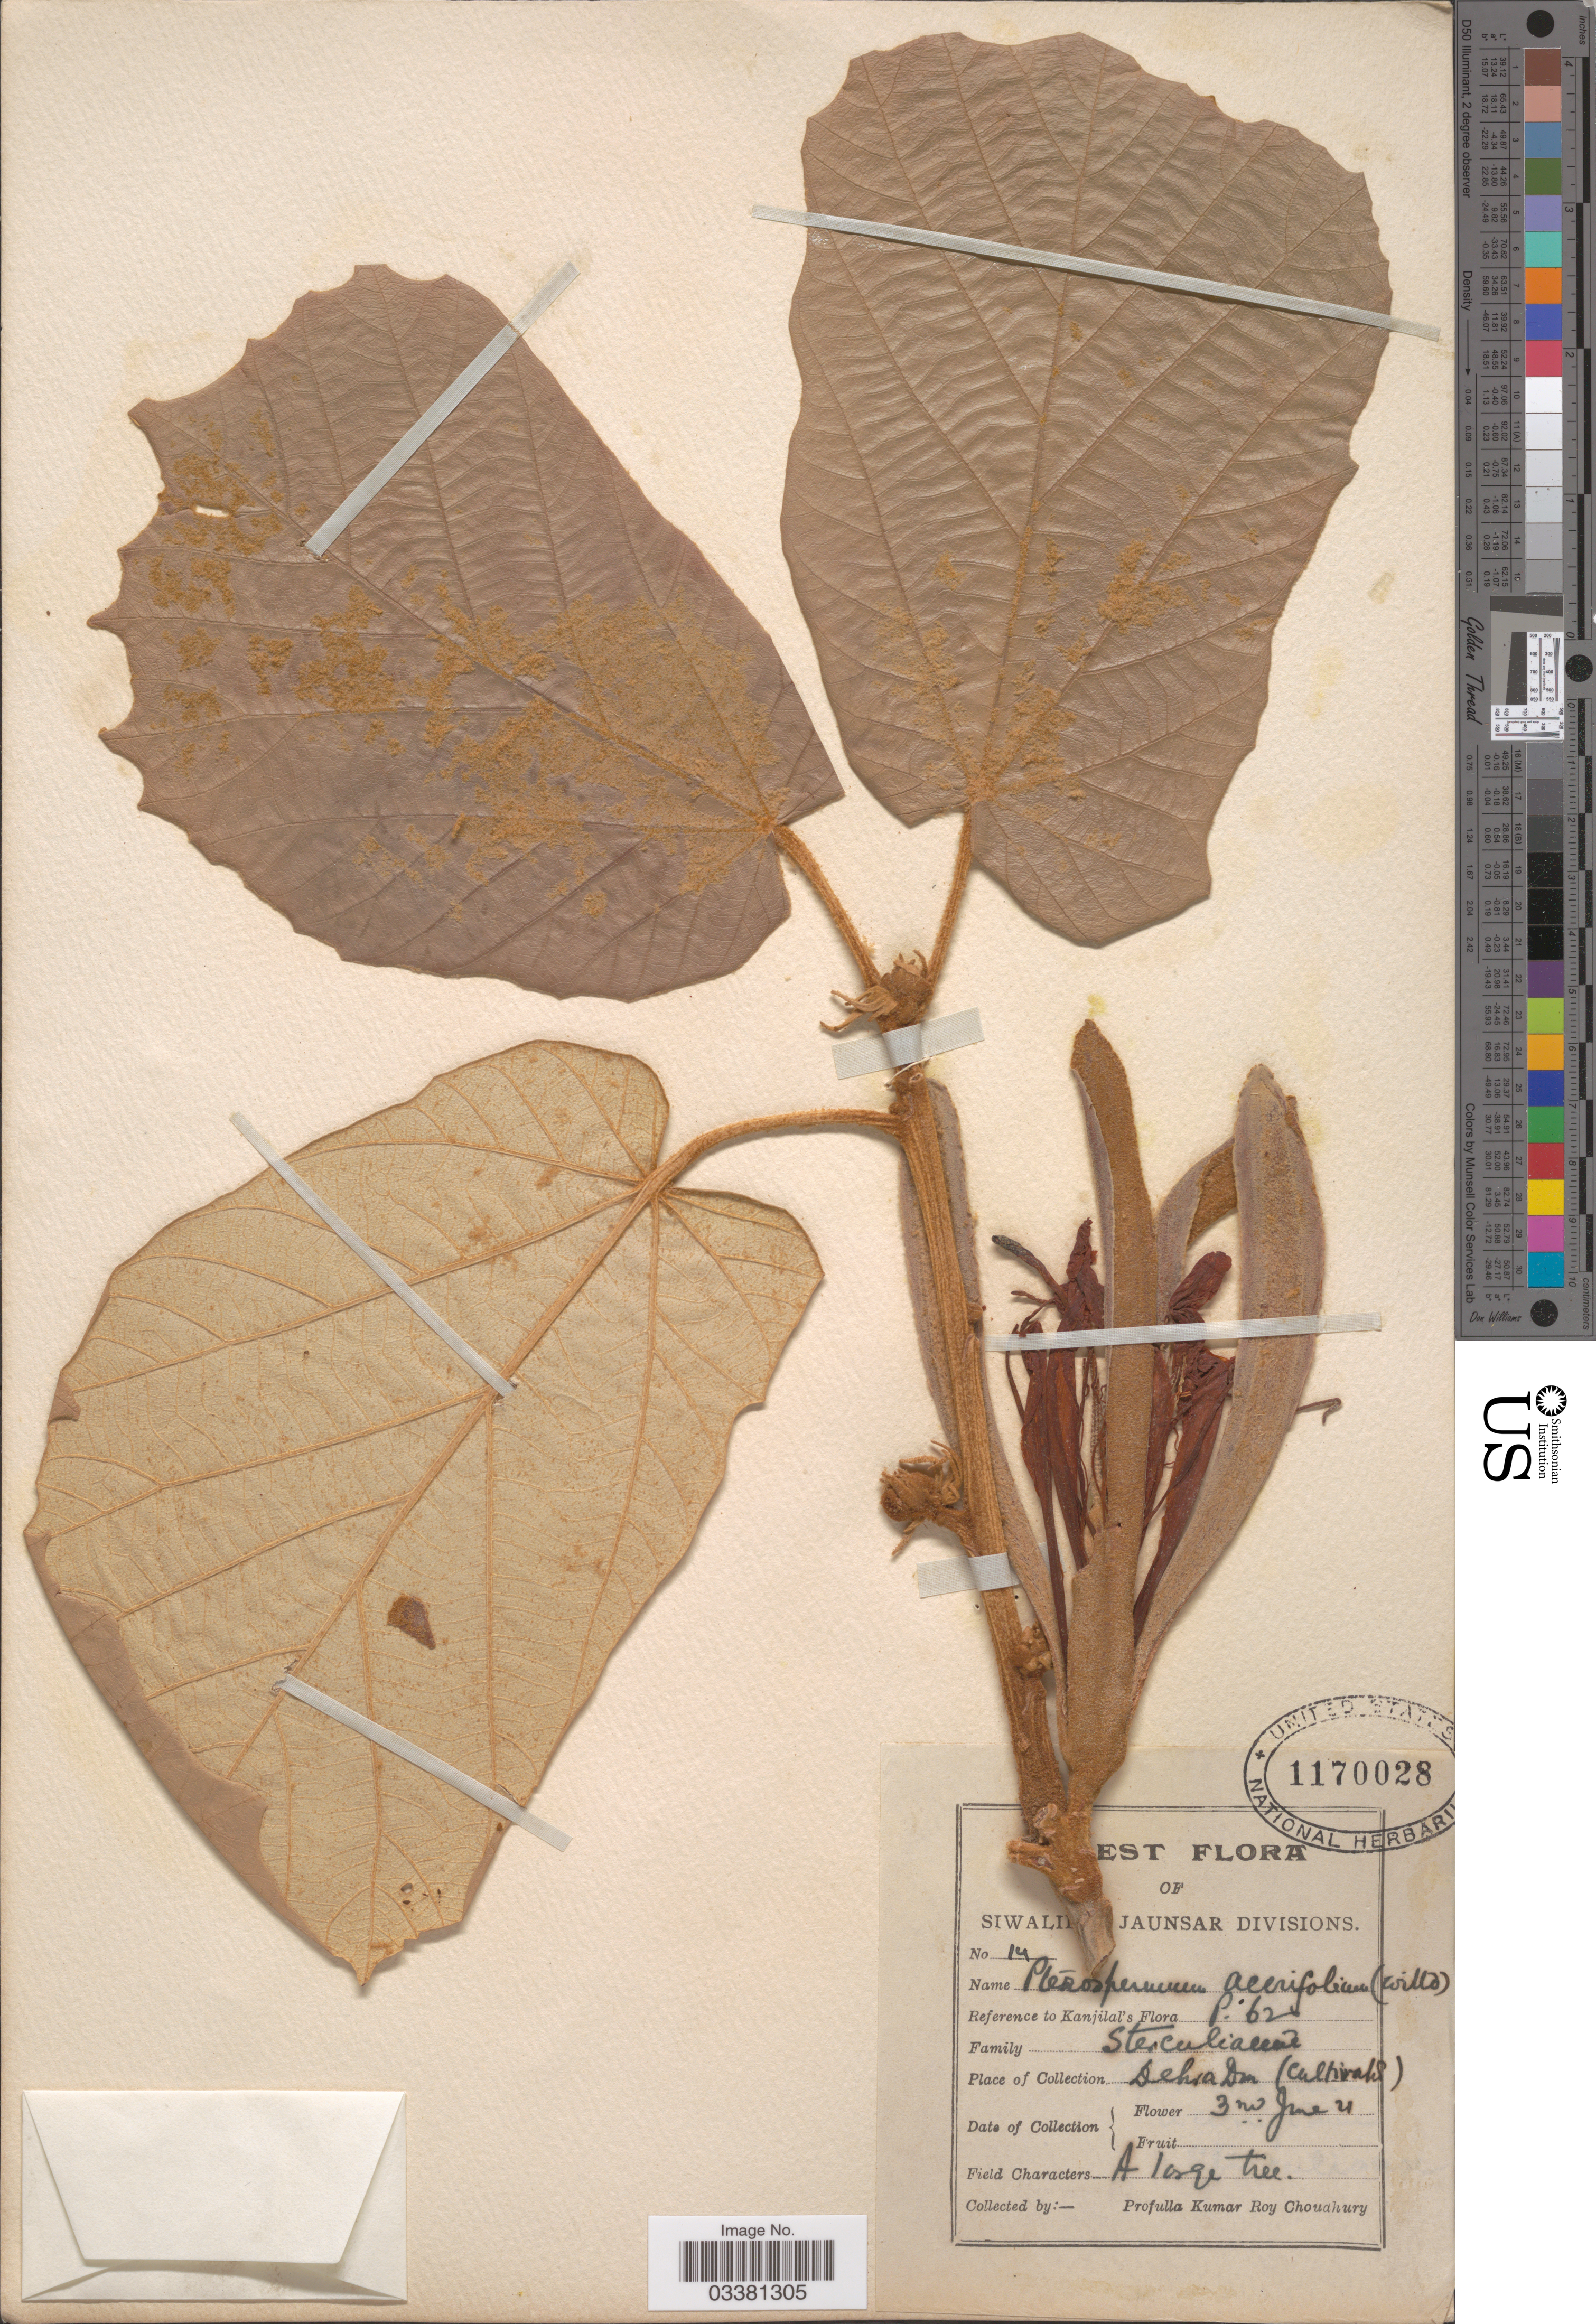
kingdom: Plantae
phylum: Tracheophyta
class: Magnoliopsida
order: Malvales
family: Malvaceae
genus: Pterospermum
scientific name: Pterospermum acerifolium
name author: (L.) Willd.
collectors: K. Choudhury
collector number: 14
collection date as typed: Transcribed d/m/y: 3/6/21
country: India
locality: [illegible text]est Flora. Siwalik [illegible text] Jaunsar Divisions. Dehra Dun.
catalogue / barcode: US 1170028